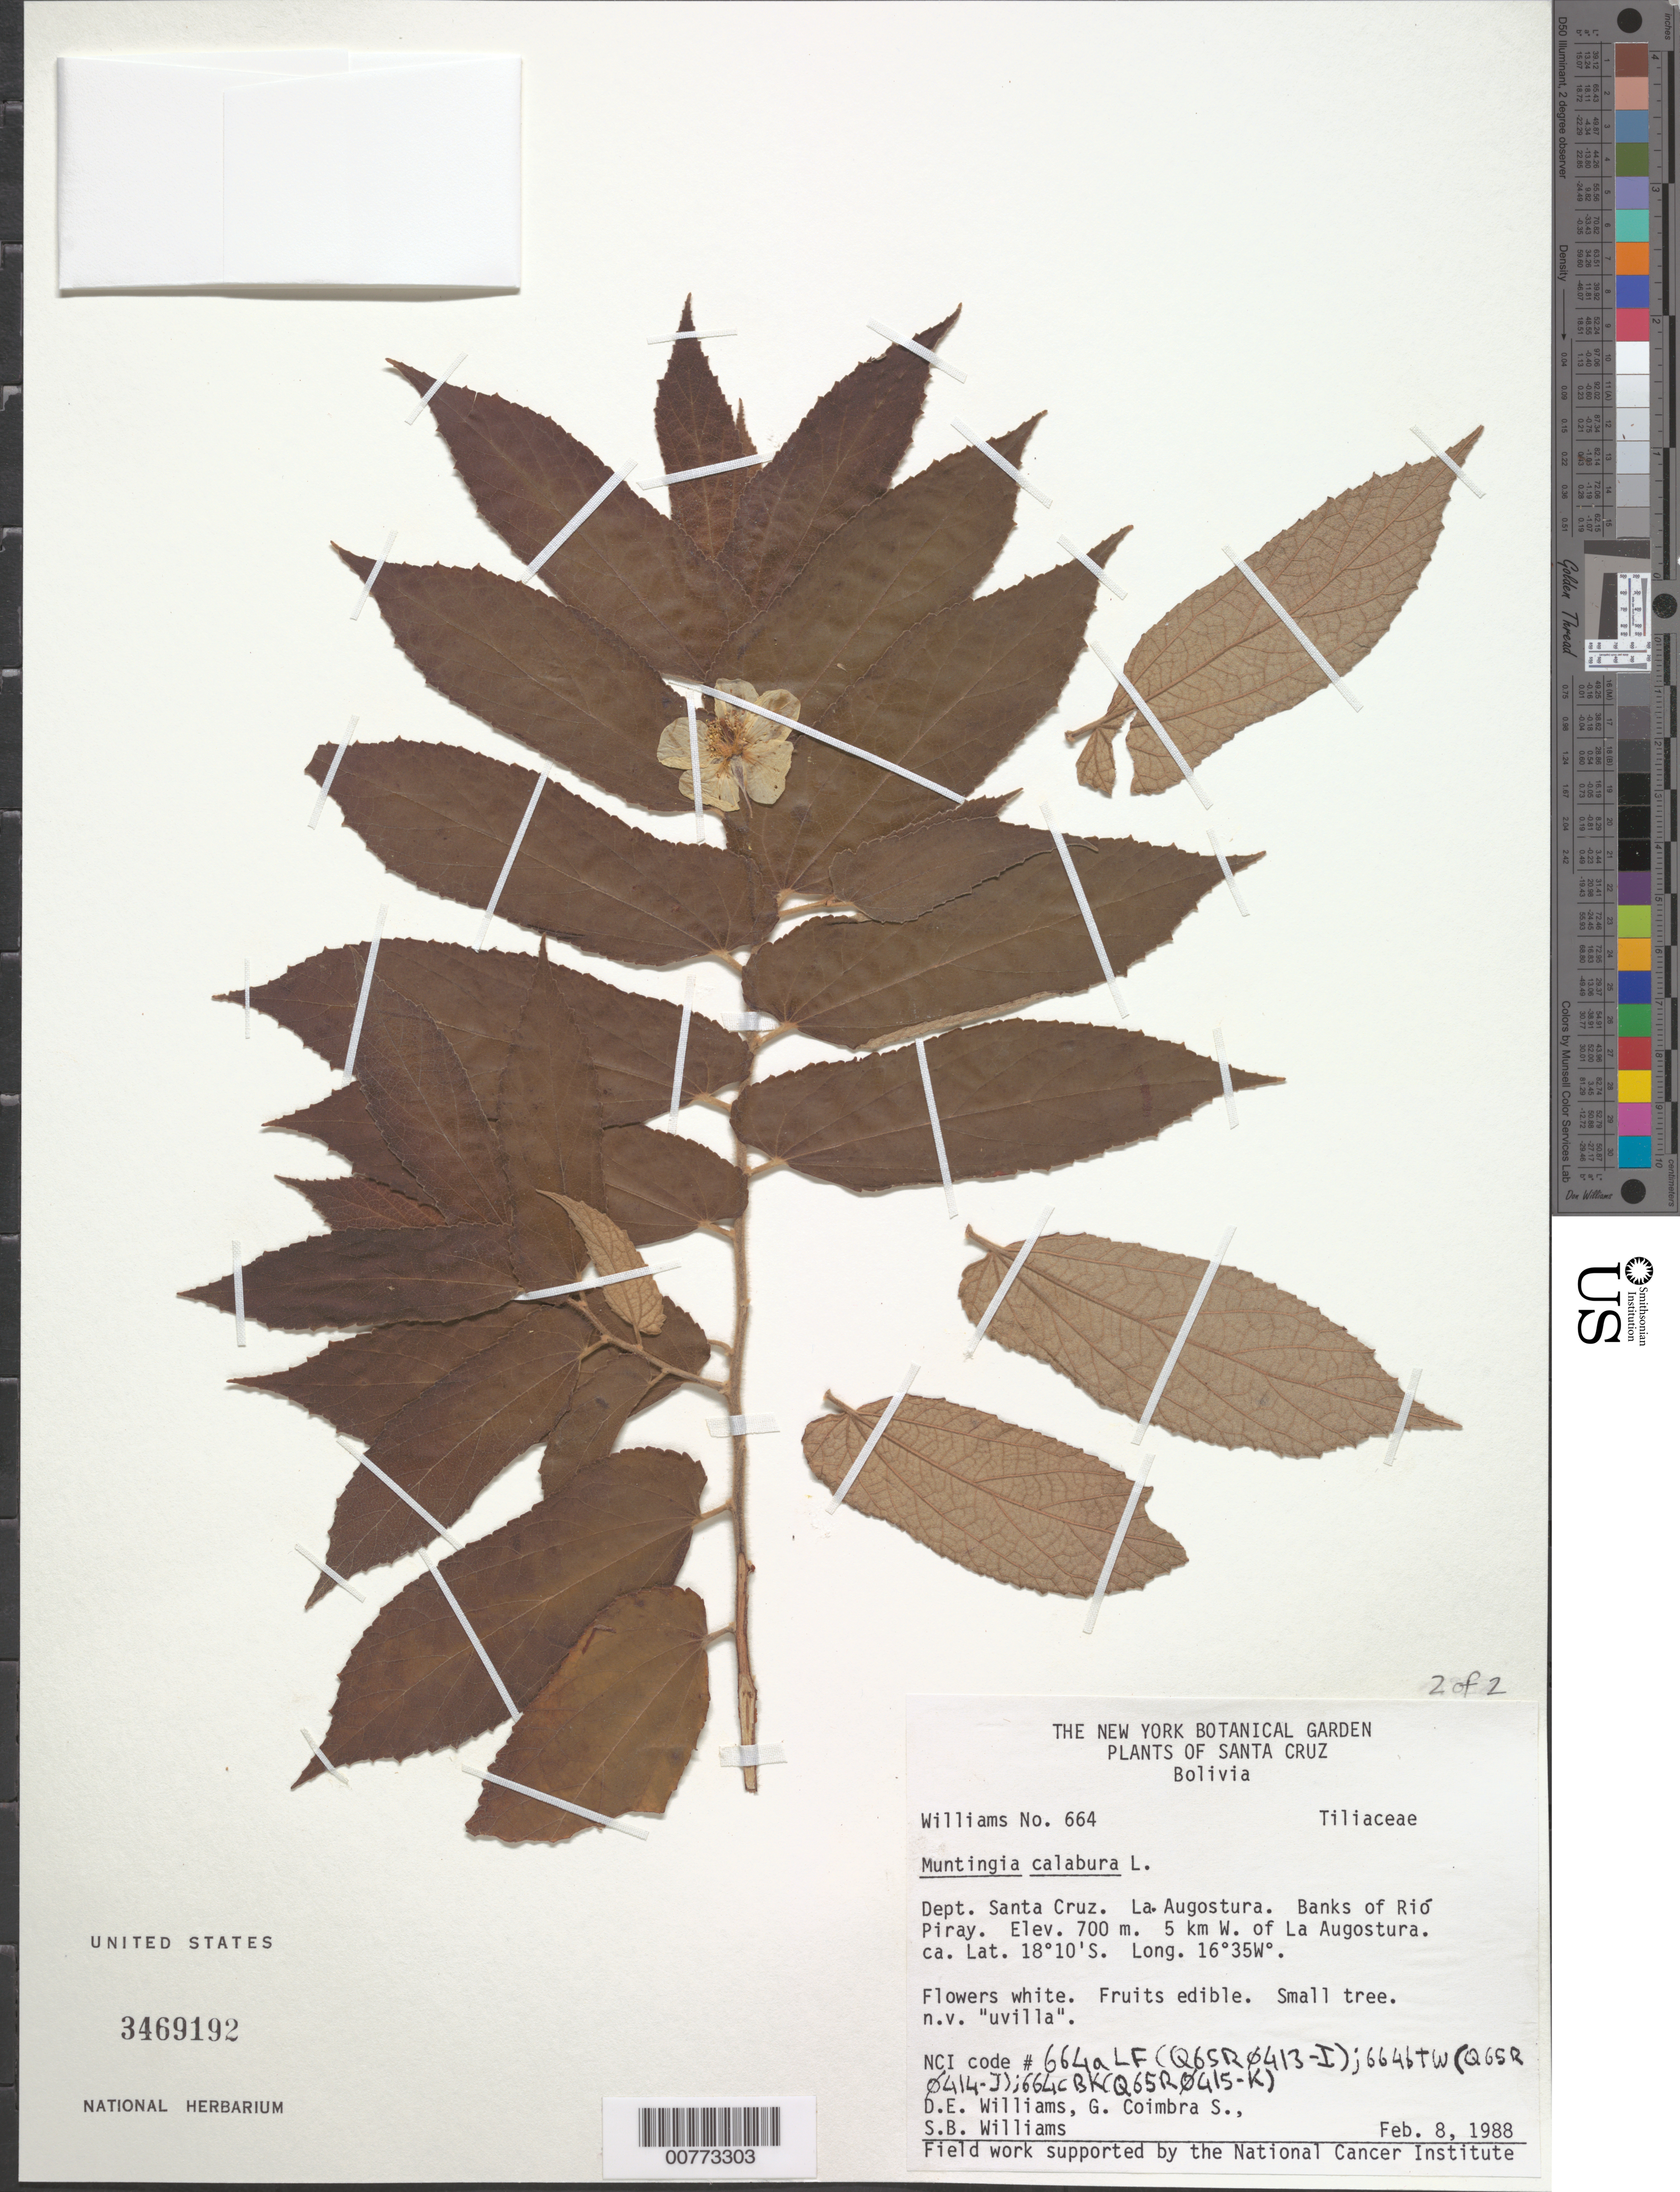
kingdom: Plantae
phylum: Tracheophyta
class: Magnoliopsida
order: Malvales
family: Muntingiaceae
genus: Muntingia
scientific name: Muntingia calabura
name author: L.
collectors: D. E. Williams, G. Coimbra S. & S. B. Williams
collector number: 664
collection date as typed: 08 Feb 1988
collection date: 1988-02-08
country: Bolivia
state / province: Santa Cruz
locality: La Augostura. Banks of Río Piray, 5 km W of La Augostura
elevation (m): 700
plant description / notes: Common name: Uvilla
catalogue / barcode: US 3469192